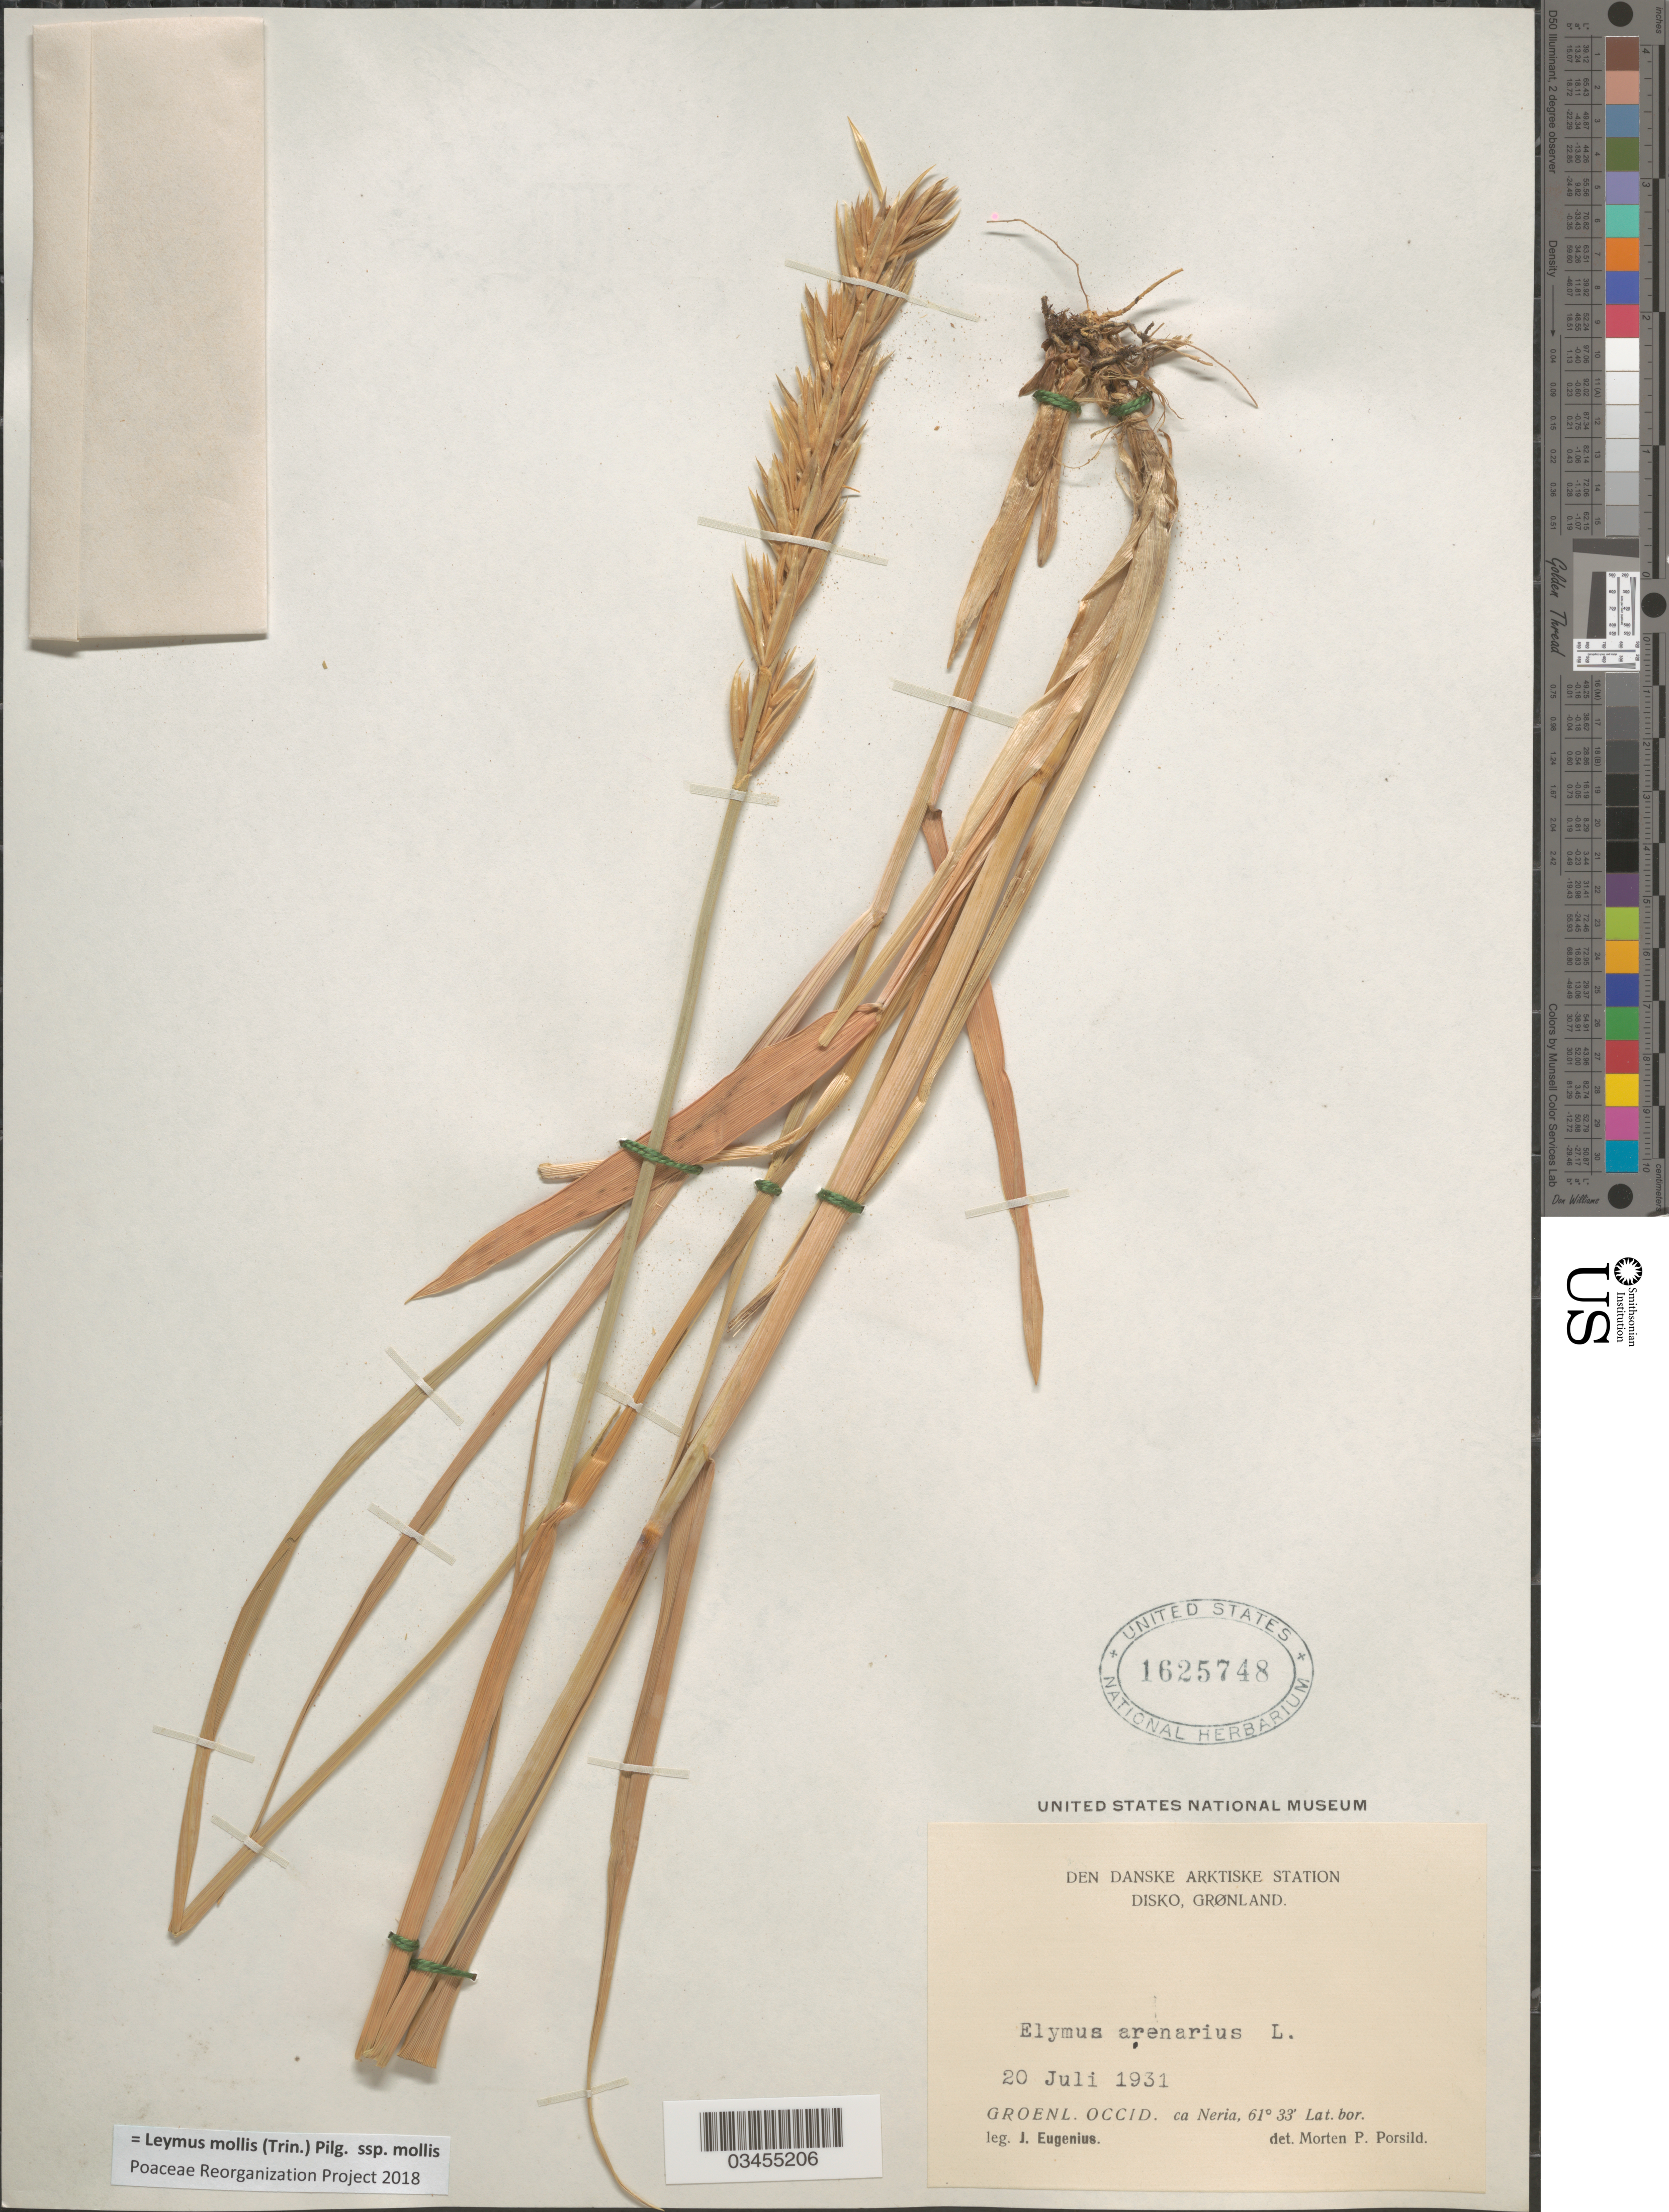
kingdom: Plantae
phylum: Tracheophyta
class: Liliopsida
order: Poales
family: Poaceae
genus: Leymus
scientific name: Leymus mollis subsp. mollis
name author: (Trin.) Pilg.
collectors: J. Eugenius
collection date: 1931-07-20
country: Greenland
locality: Den Danske Arktiske Station. Disko, Grønland. Groenl. Occid. ca. Neria.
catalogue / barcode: US 1625748